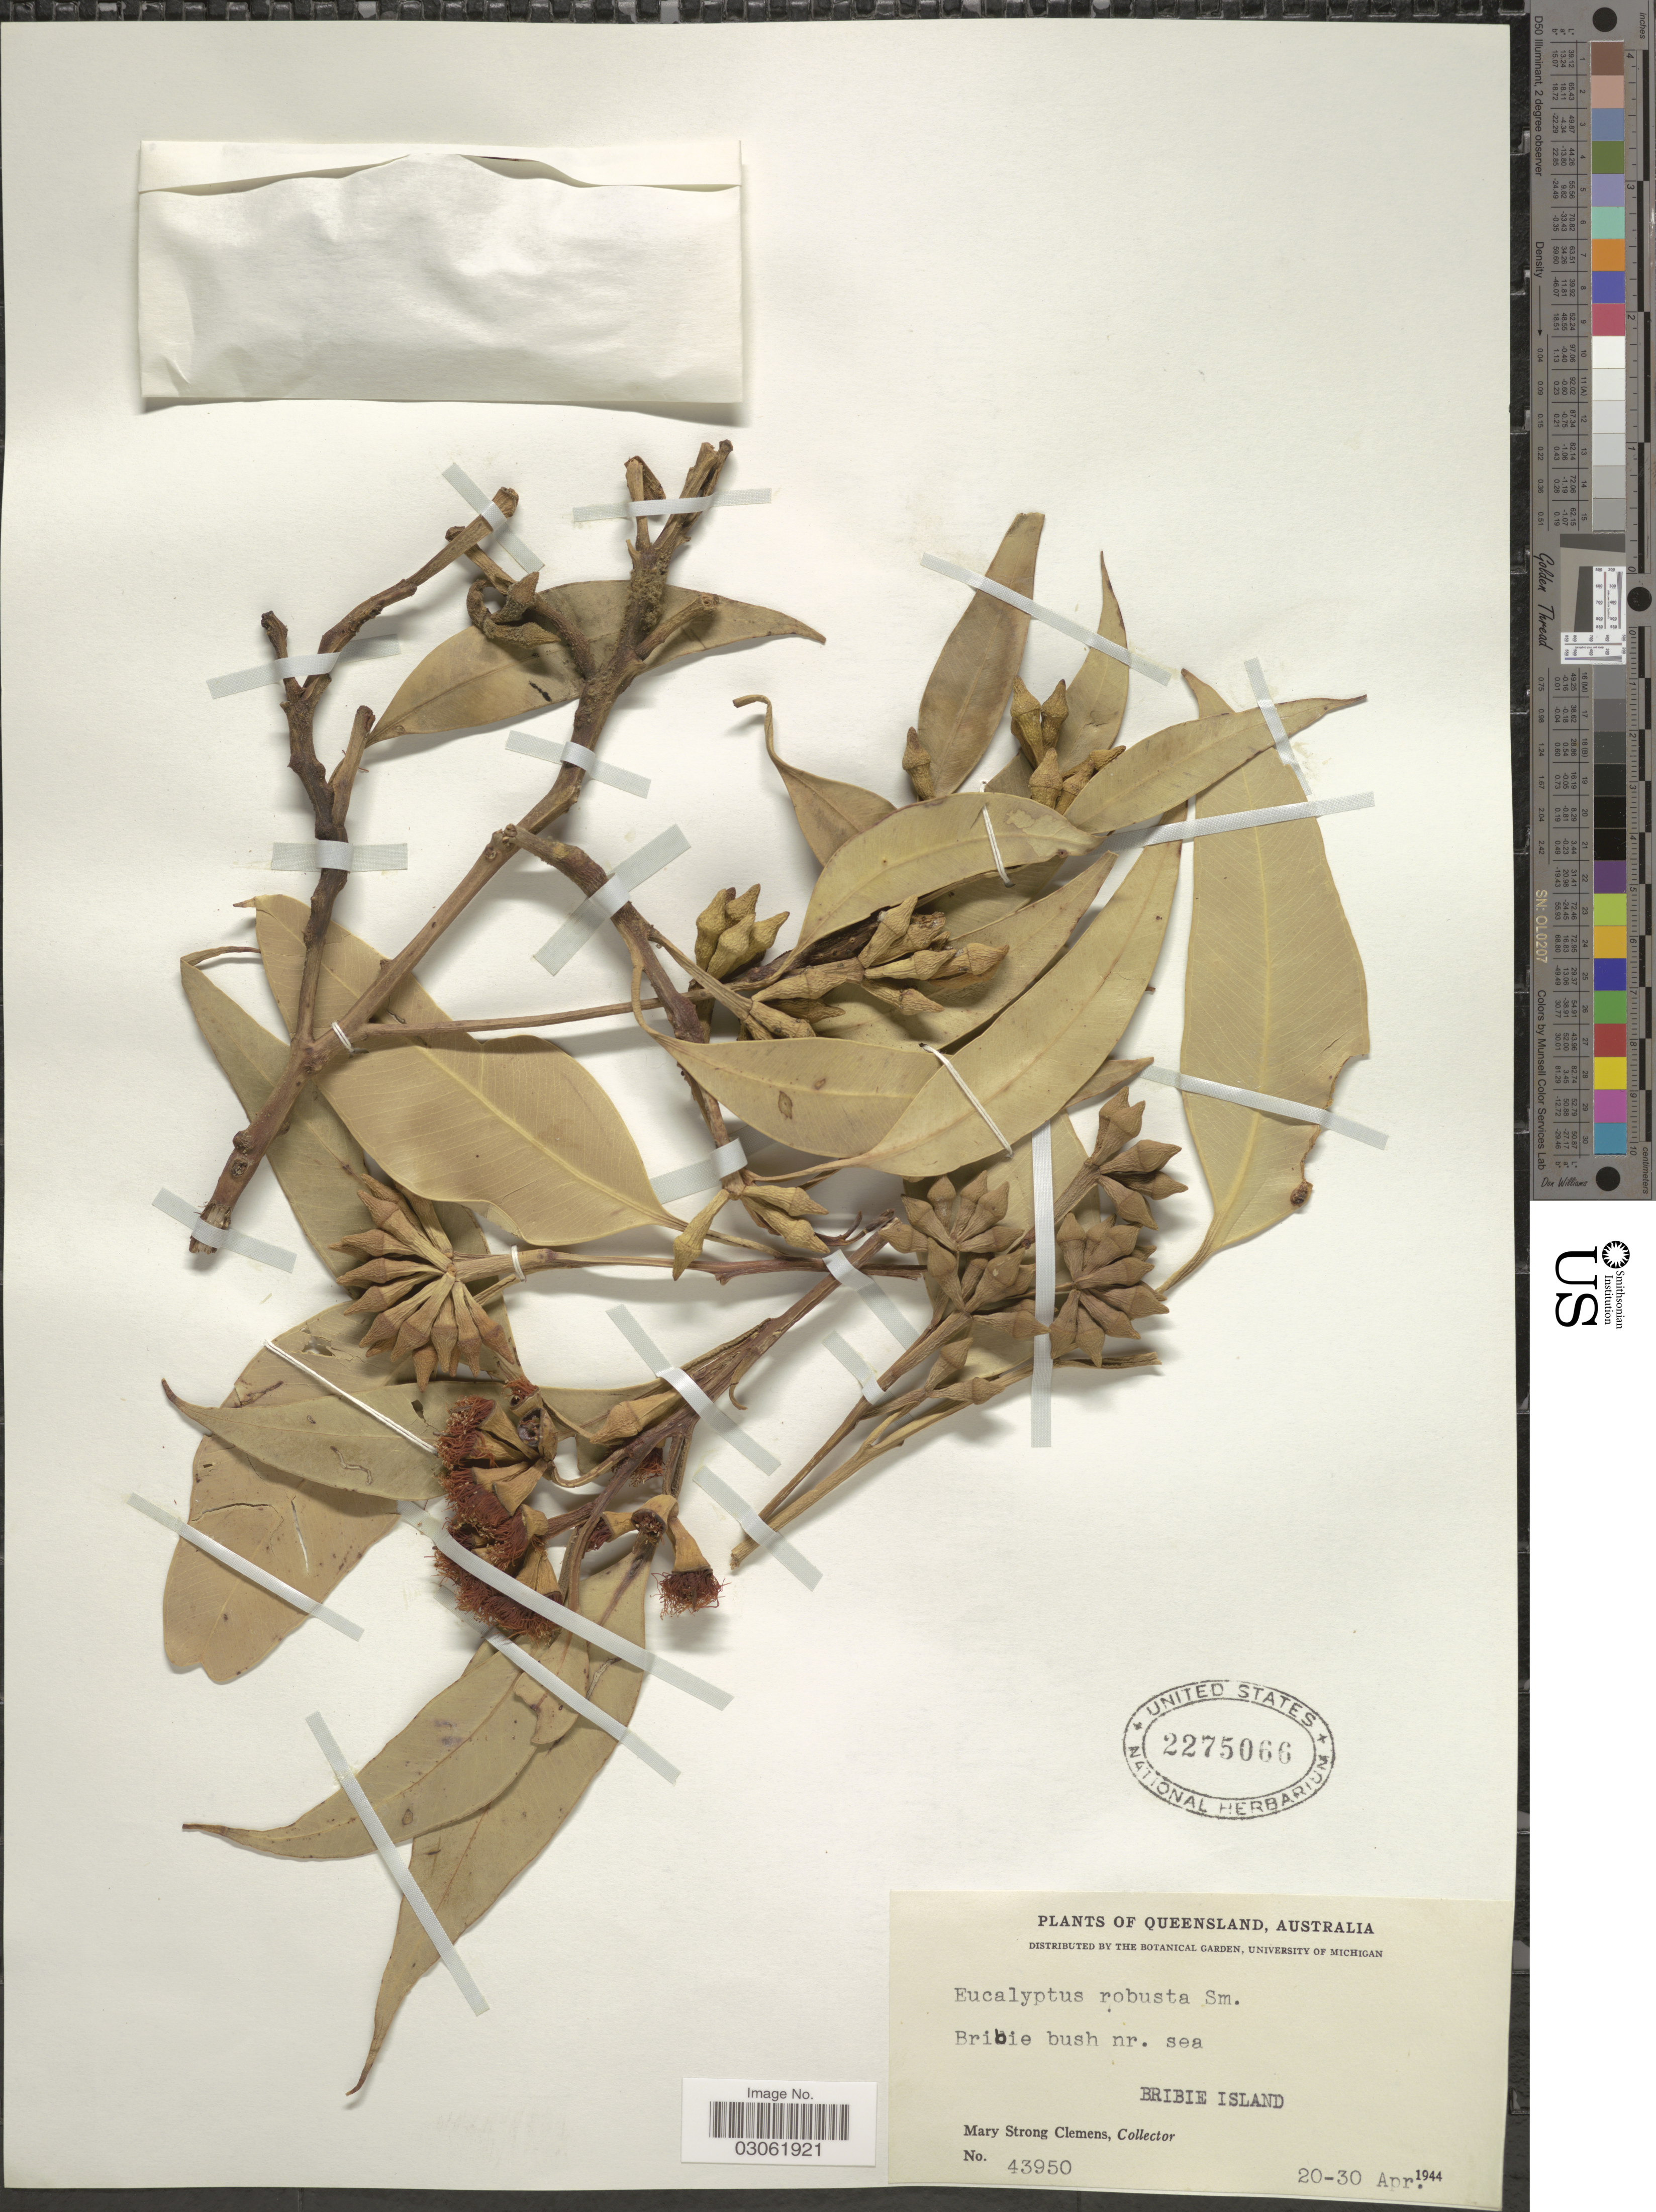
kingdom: Plantae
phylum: Tracheophyta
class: Magnoliopsida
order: Myrtales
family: Myrtaceae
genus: Eucalyptus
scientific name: Eucalyptus robusta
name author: Sm.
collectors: M. S. Clemens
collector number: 43950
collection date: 1944-04-20/1944-04-30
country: Australia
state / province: Queensland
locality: Bribie Island.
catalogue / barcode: US 2275066